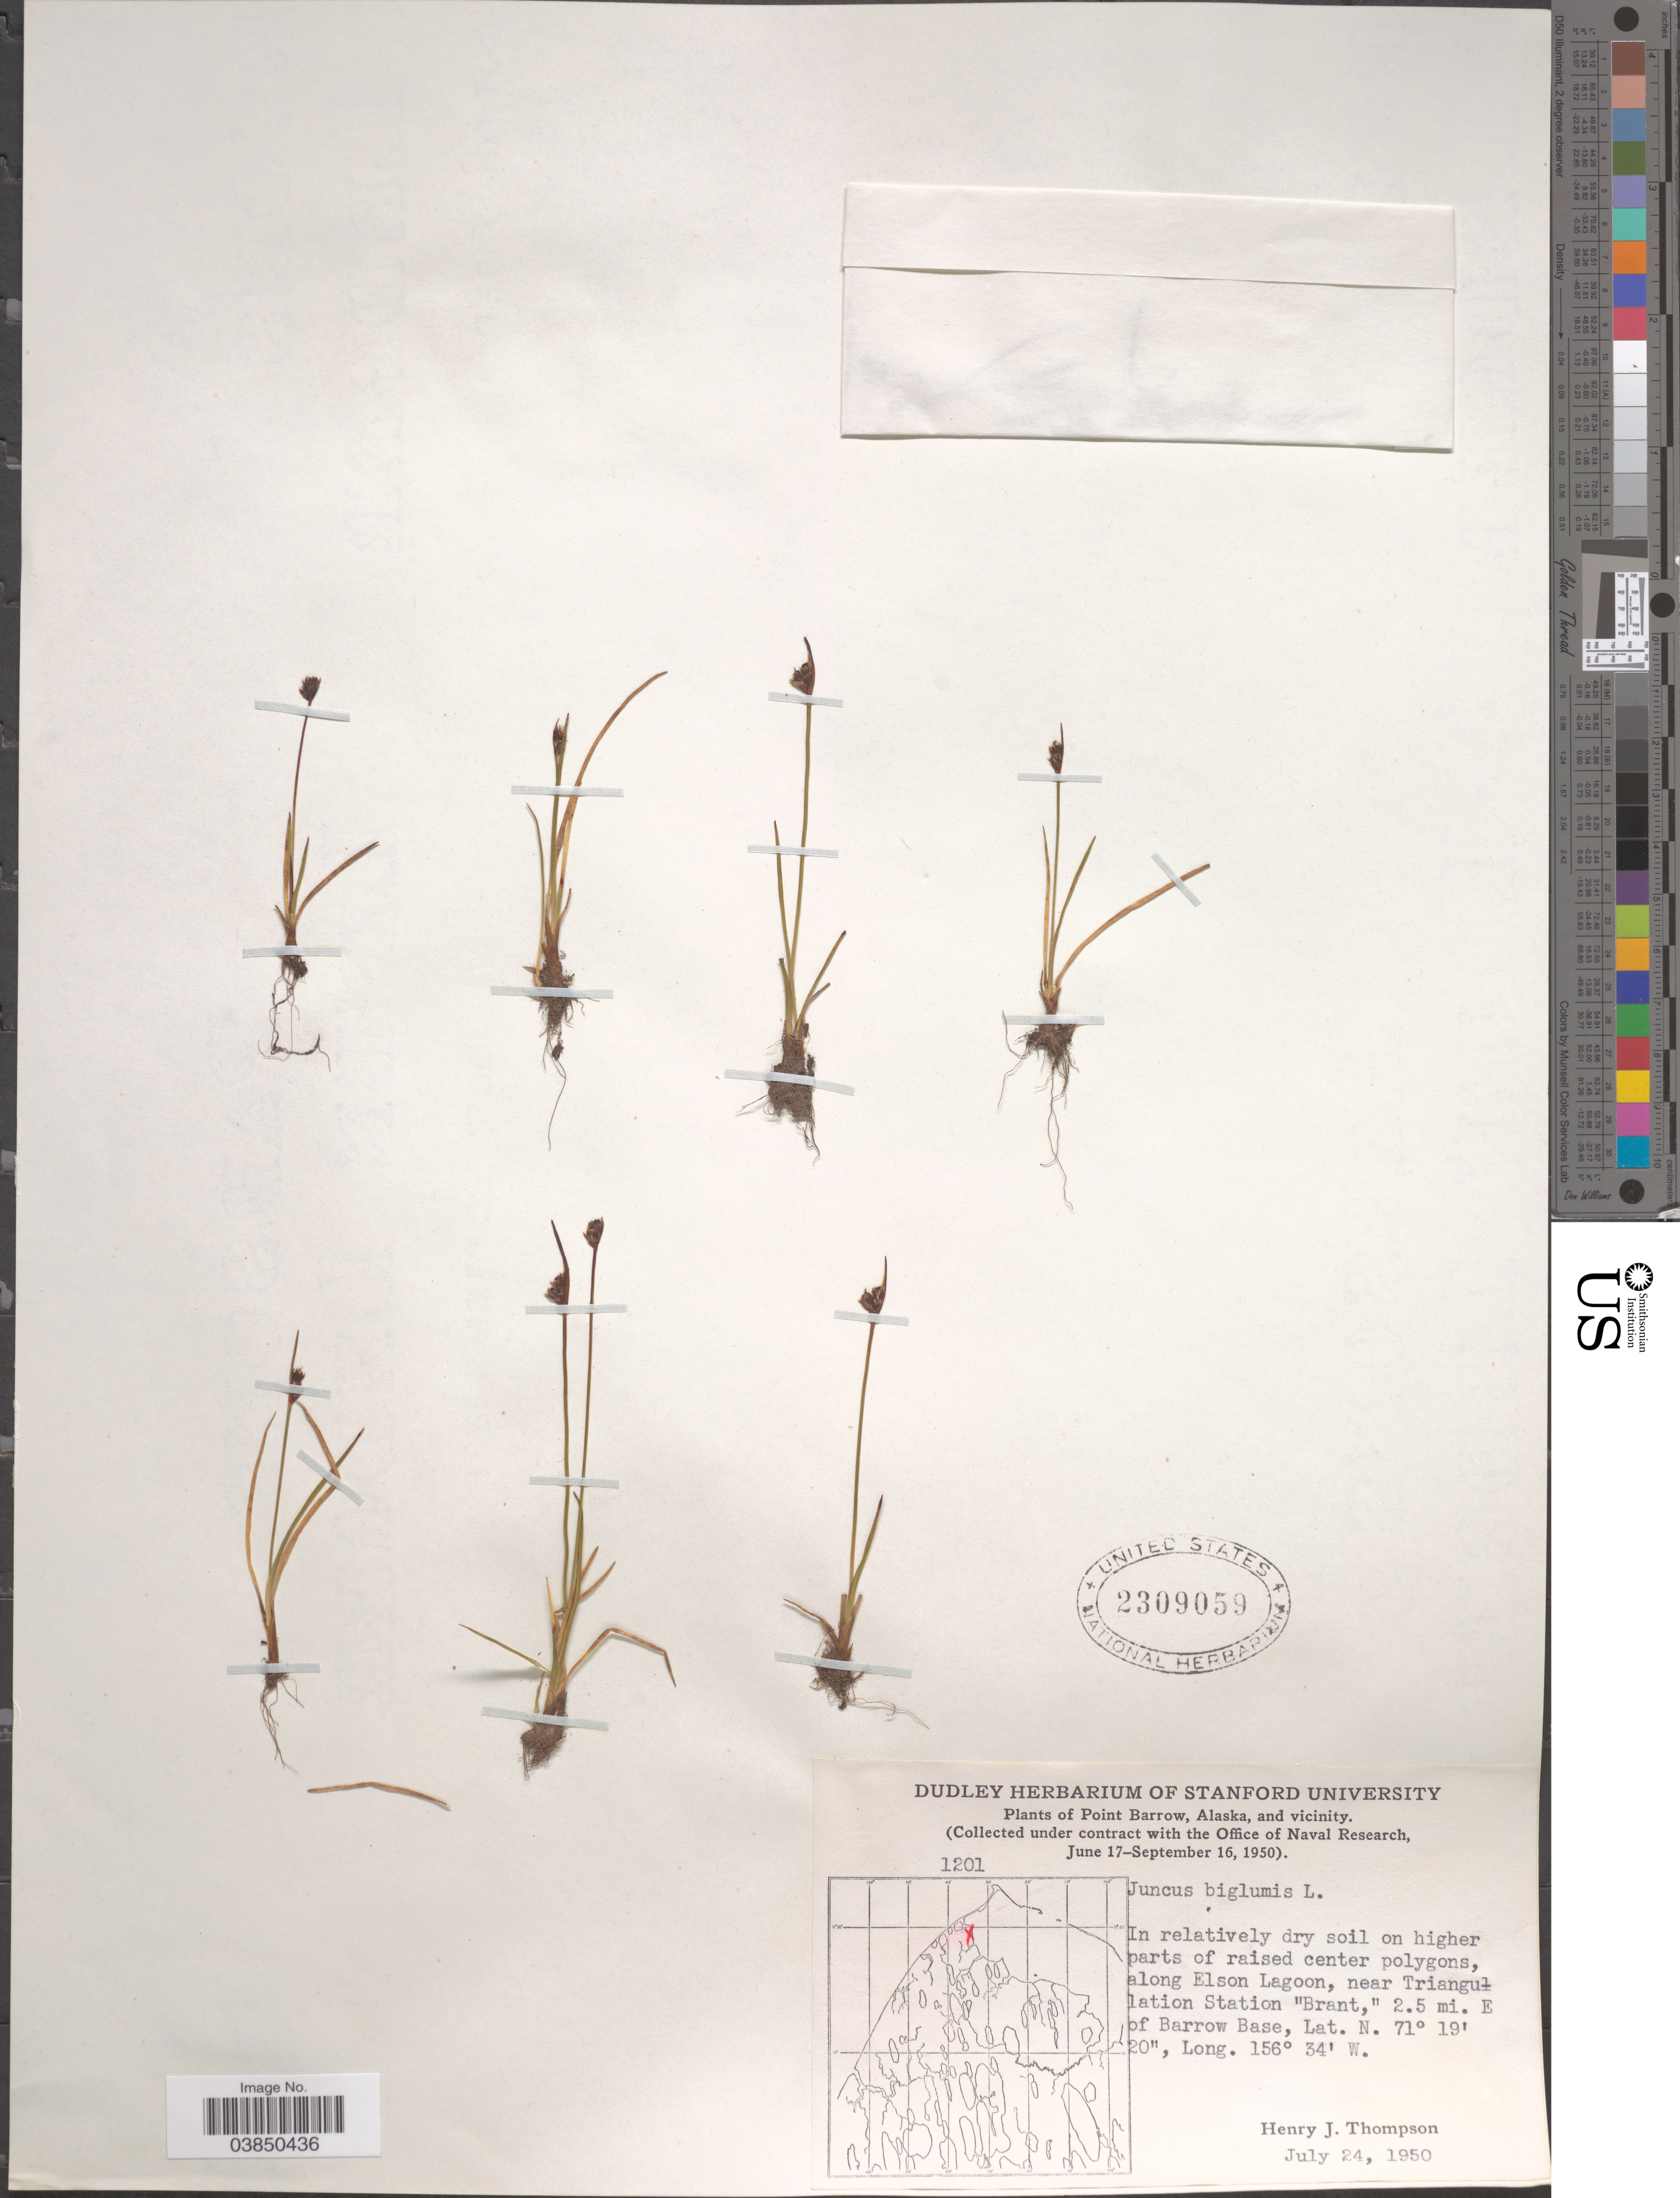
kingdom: Plantae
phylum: Tracheophyta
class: Liliopsida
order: Poales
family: Juncaceae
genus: Juncus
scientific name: Juncus biglumis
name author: L.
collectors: H. J. Thompson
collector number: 1201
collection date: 1950-07-24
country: United States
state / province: Alaska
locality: Point Barrow and vicinity. Along Elson Lagoon, near Triangulation Station "Brant," 2.5 mi. E of Barrow Base.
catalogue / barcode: US 2309059